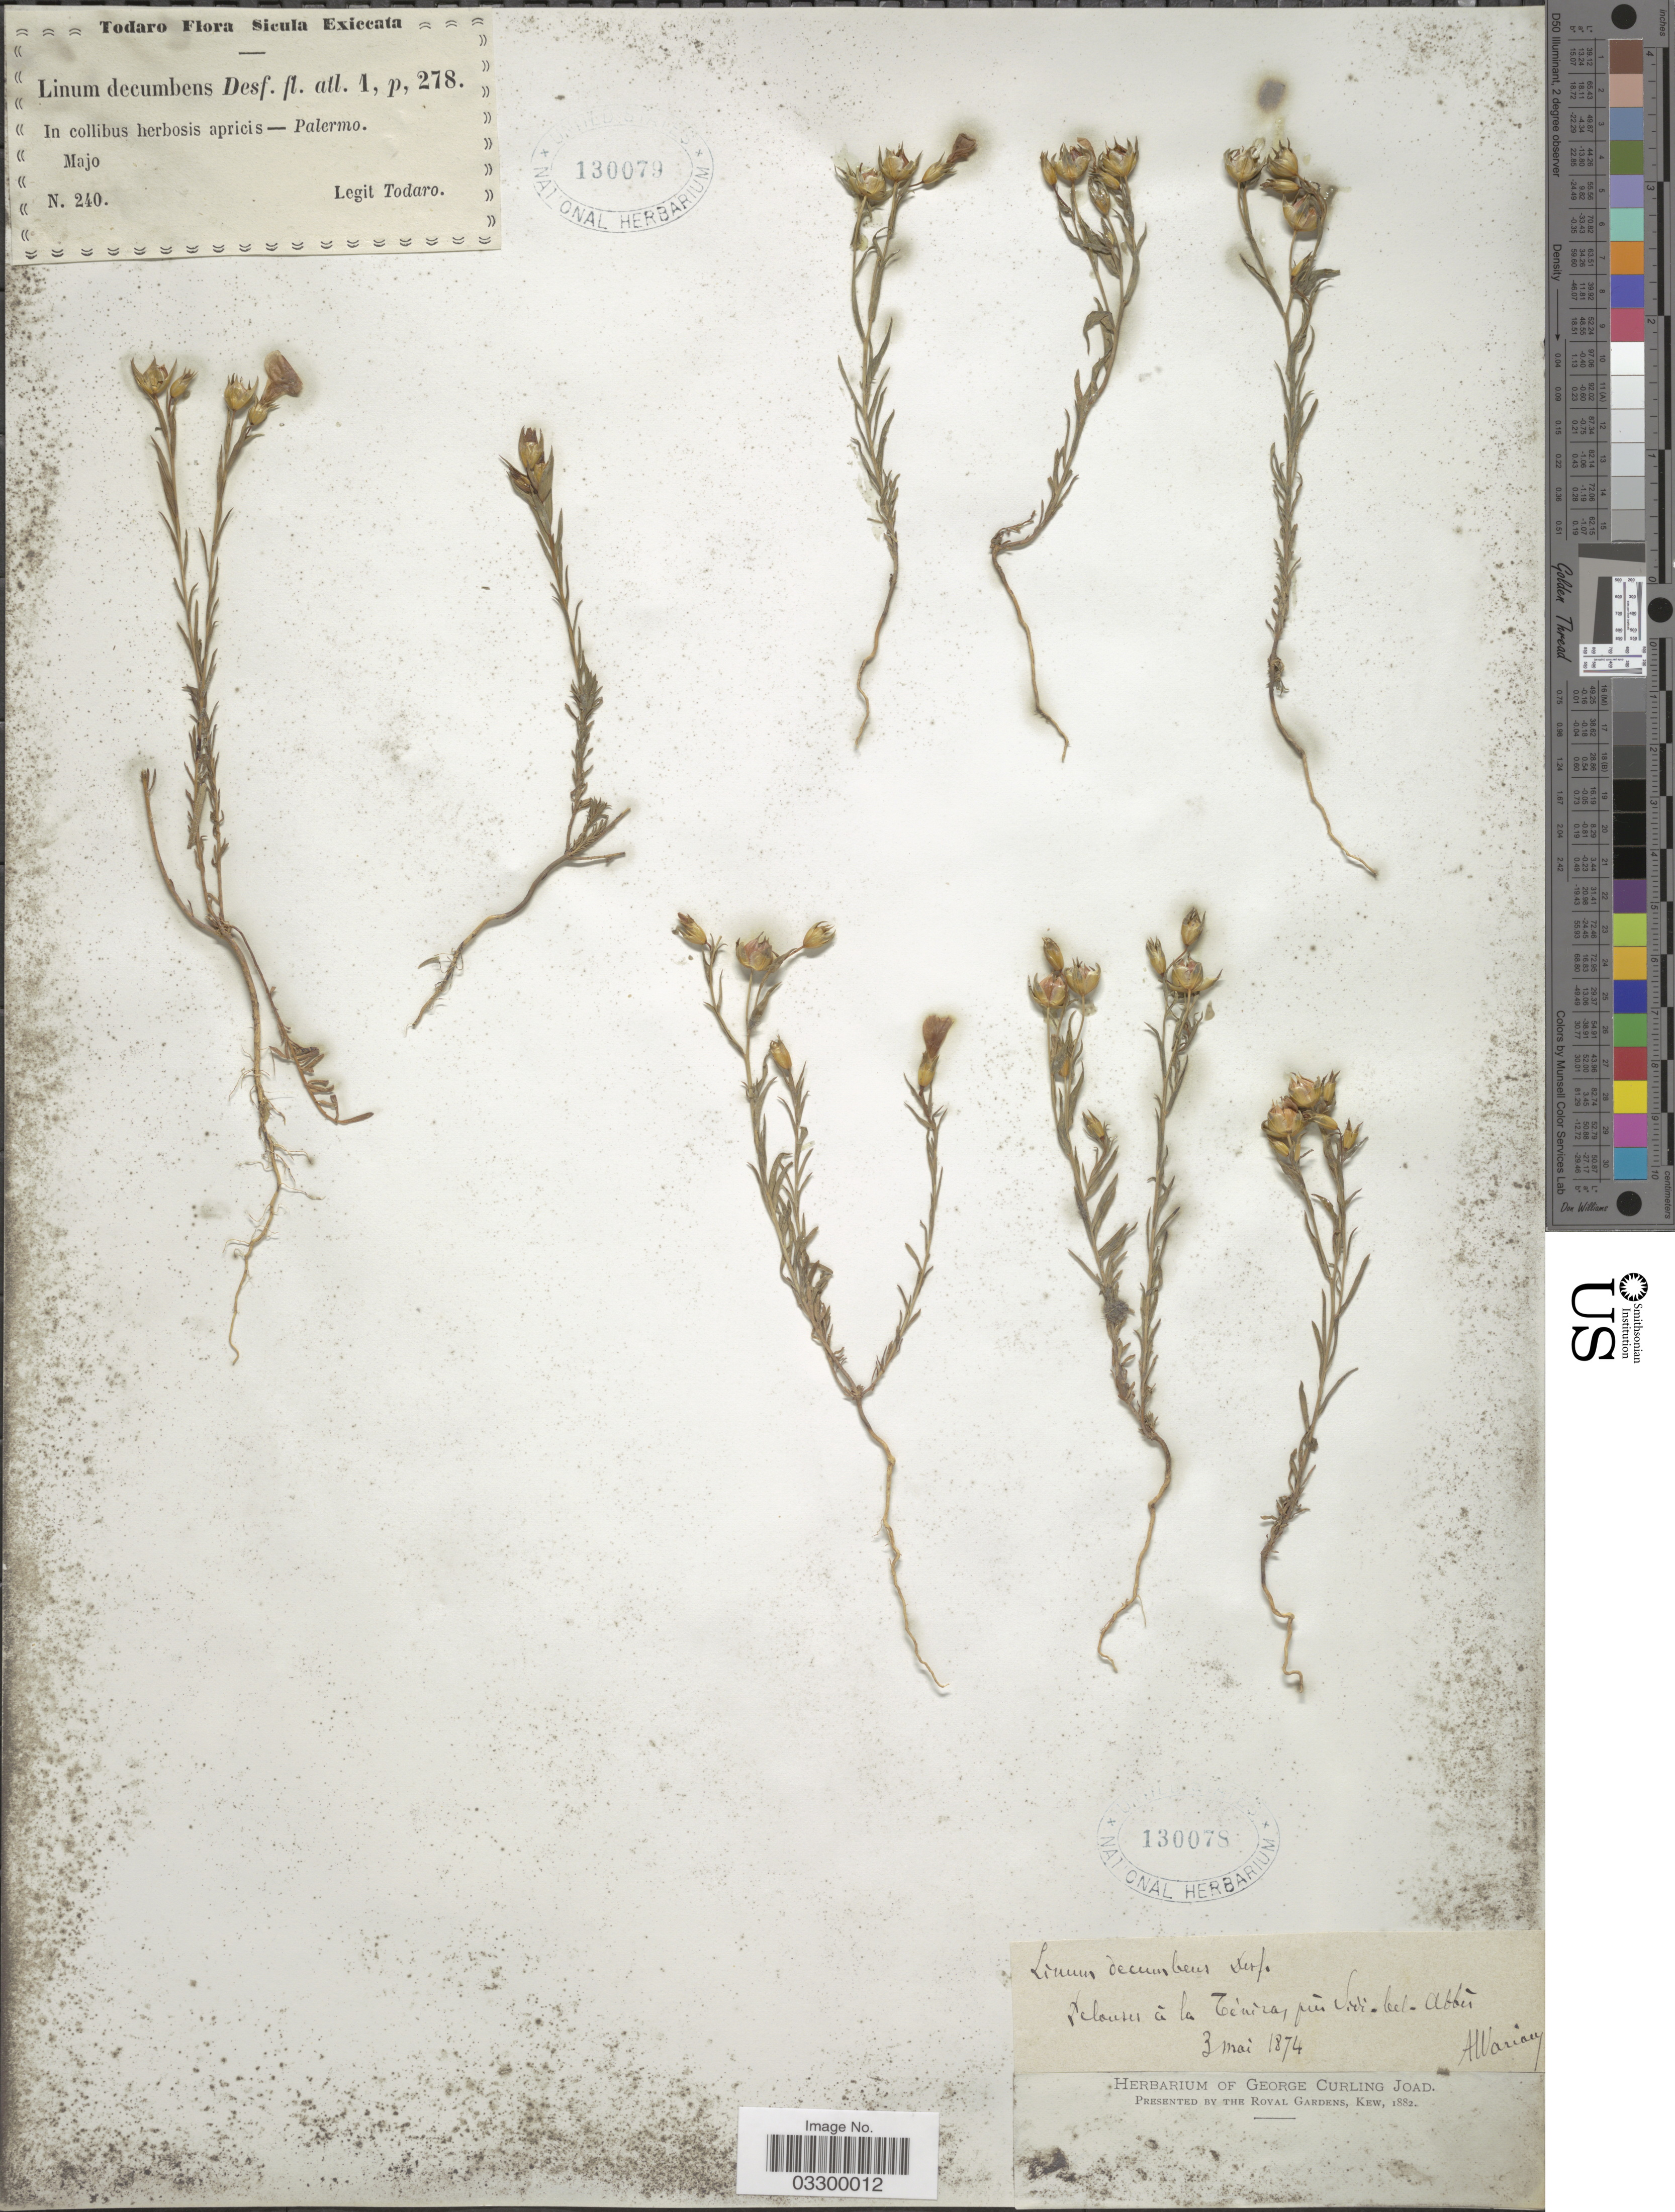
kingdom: Plantae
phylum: Tracheophyta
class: Magnoliopsida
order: Malpighiales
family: Linaceae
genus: Linum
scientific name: Linum decumbens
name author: Desf.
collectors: Todaro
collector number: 240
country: Italy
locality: Sicula. In collibus herbosis apricis - Palermo.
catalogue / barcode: US 130079